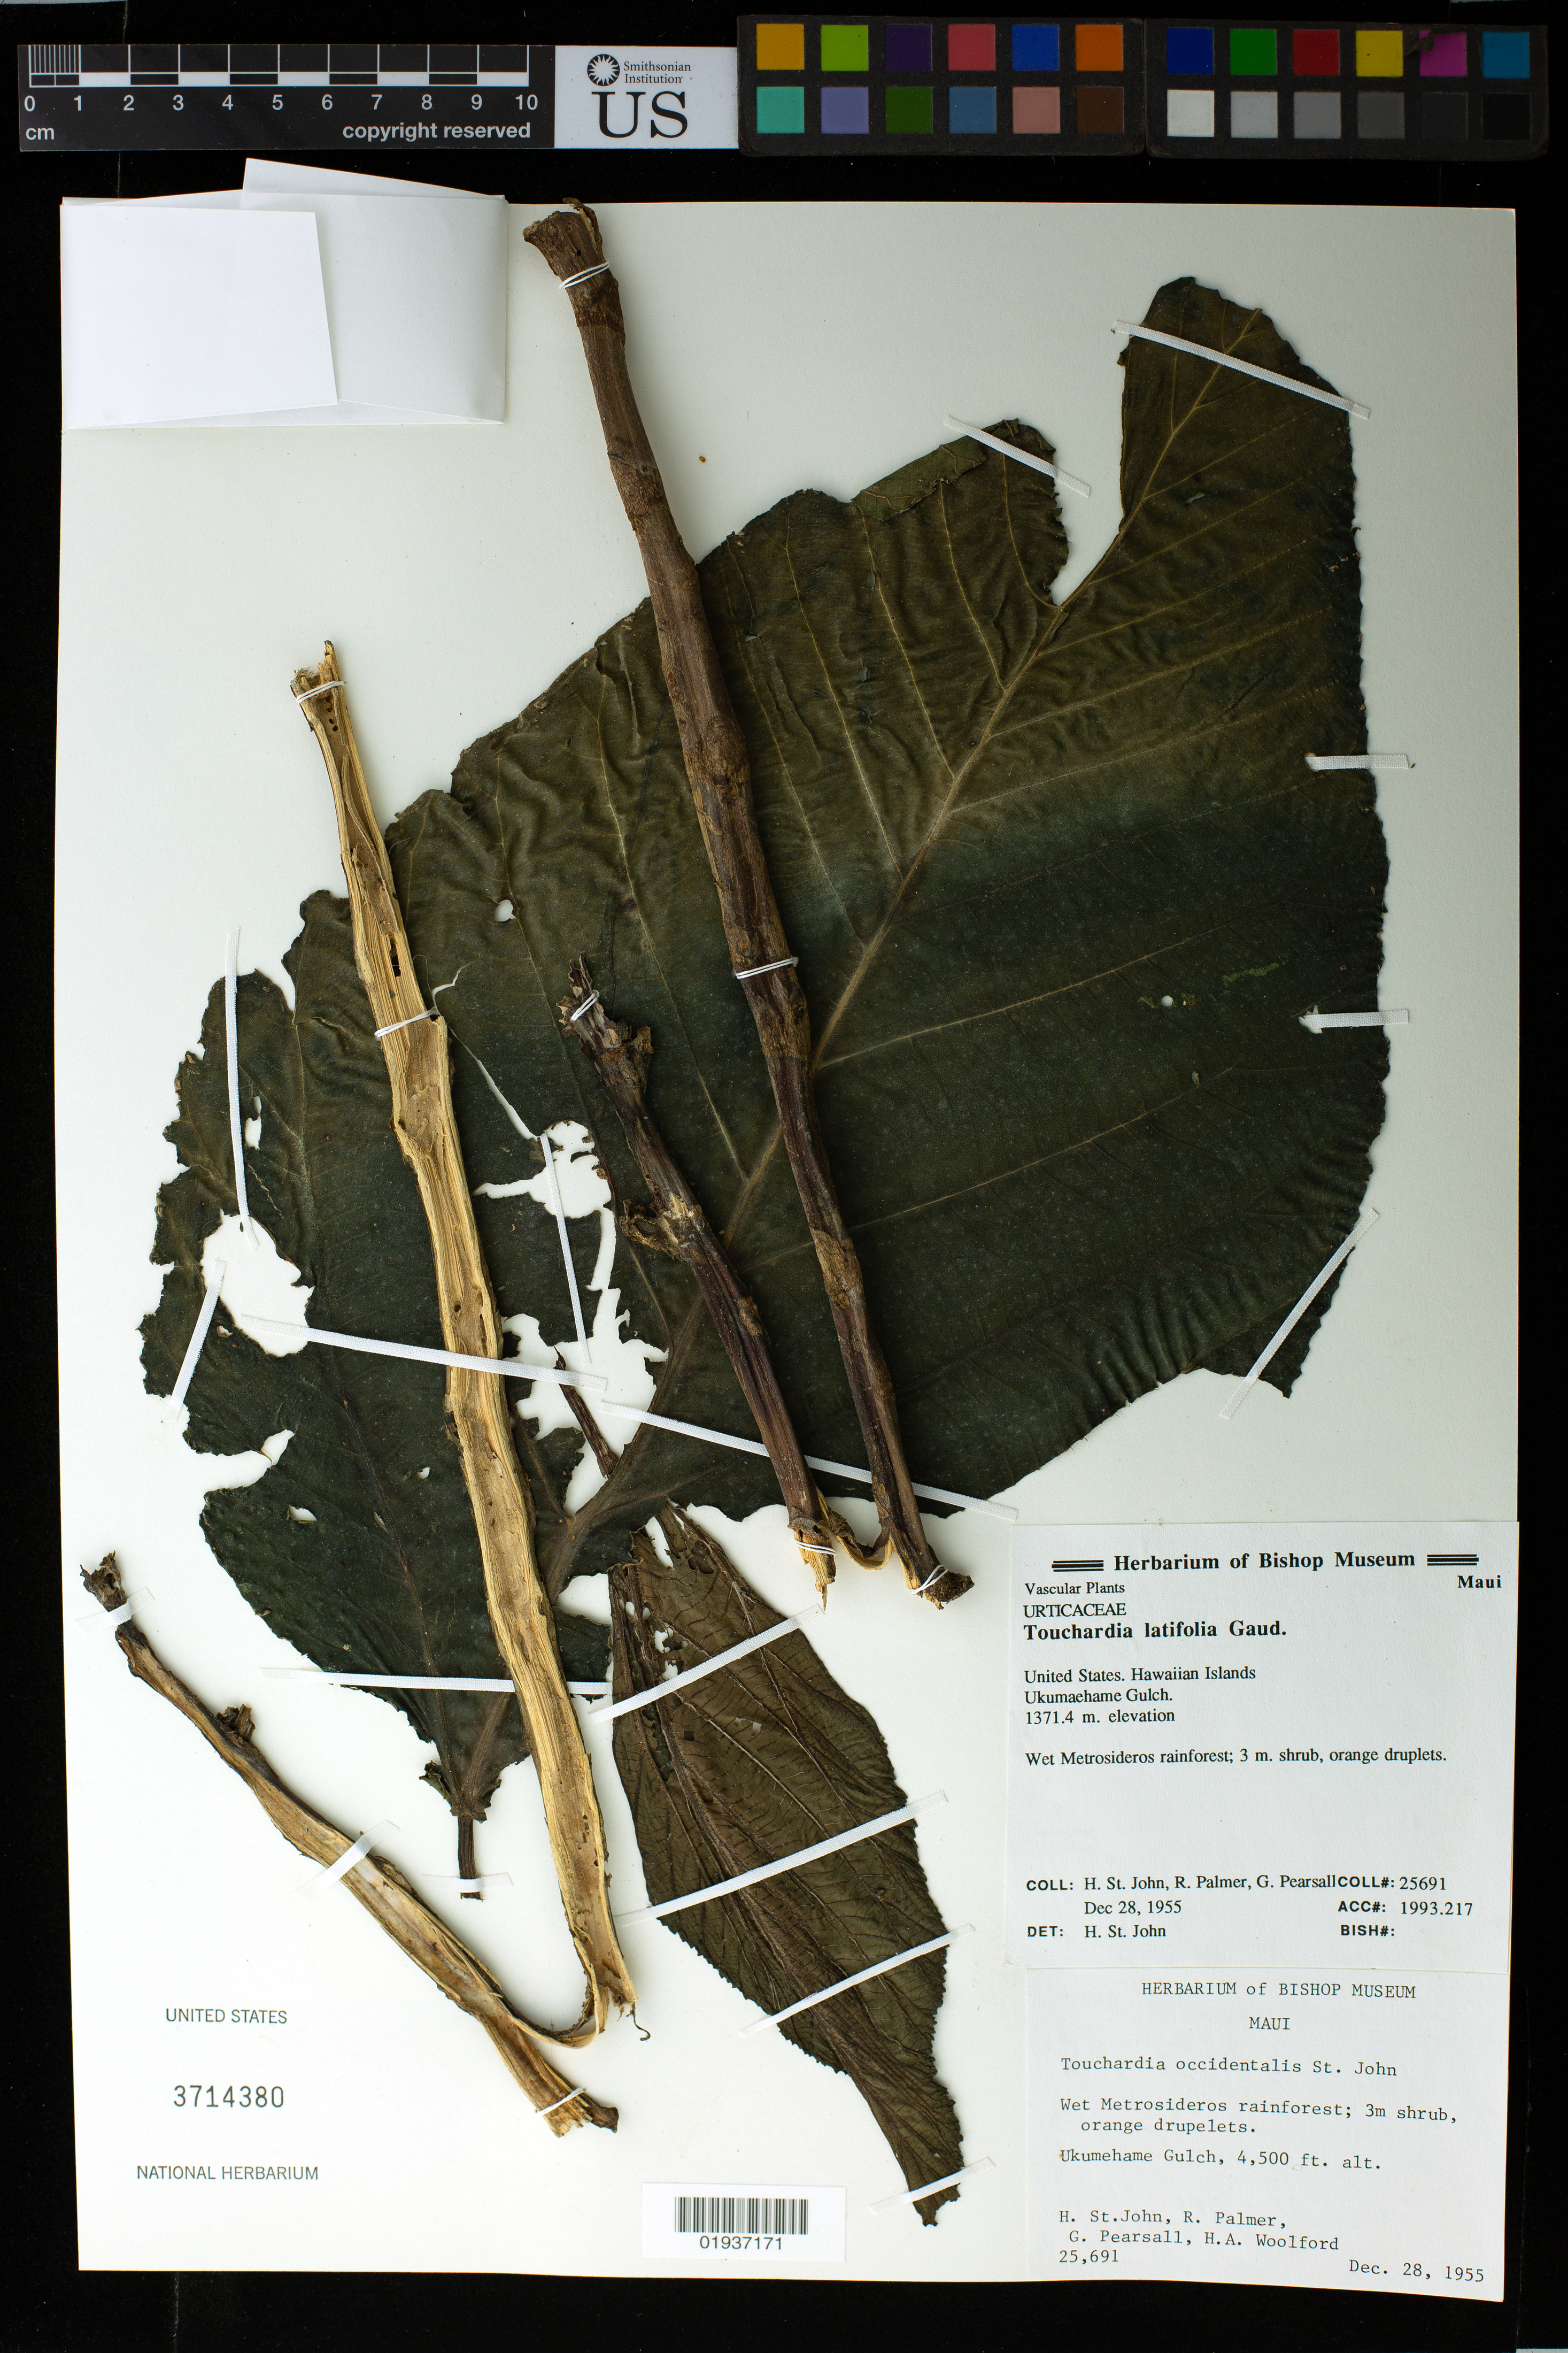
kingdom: Plantae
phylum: Tracheophyta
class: Magnoliopsida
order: Rosales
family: Urticaceae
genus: Touchardia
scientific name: Touchardia latifolia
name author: Gaudich.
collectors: H. St. John, R. Palmer, G. Pearsall & H. Woolford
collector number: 25691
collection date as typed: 28 Dec 1955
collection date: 1955-12-28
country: United States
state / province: Hawaii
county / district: Maui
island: Maui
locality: Ukumahame Gulch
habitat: Wet rainforest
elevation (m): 1372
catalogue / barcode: US 3714380